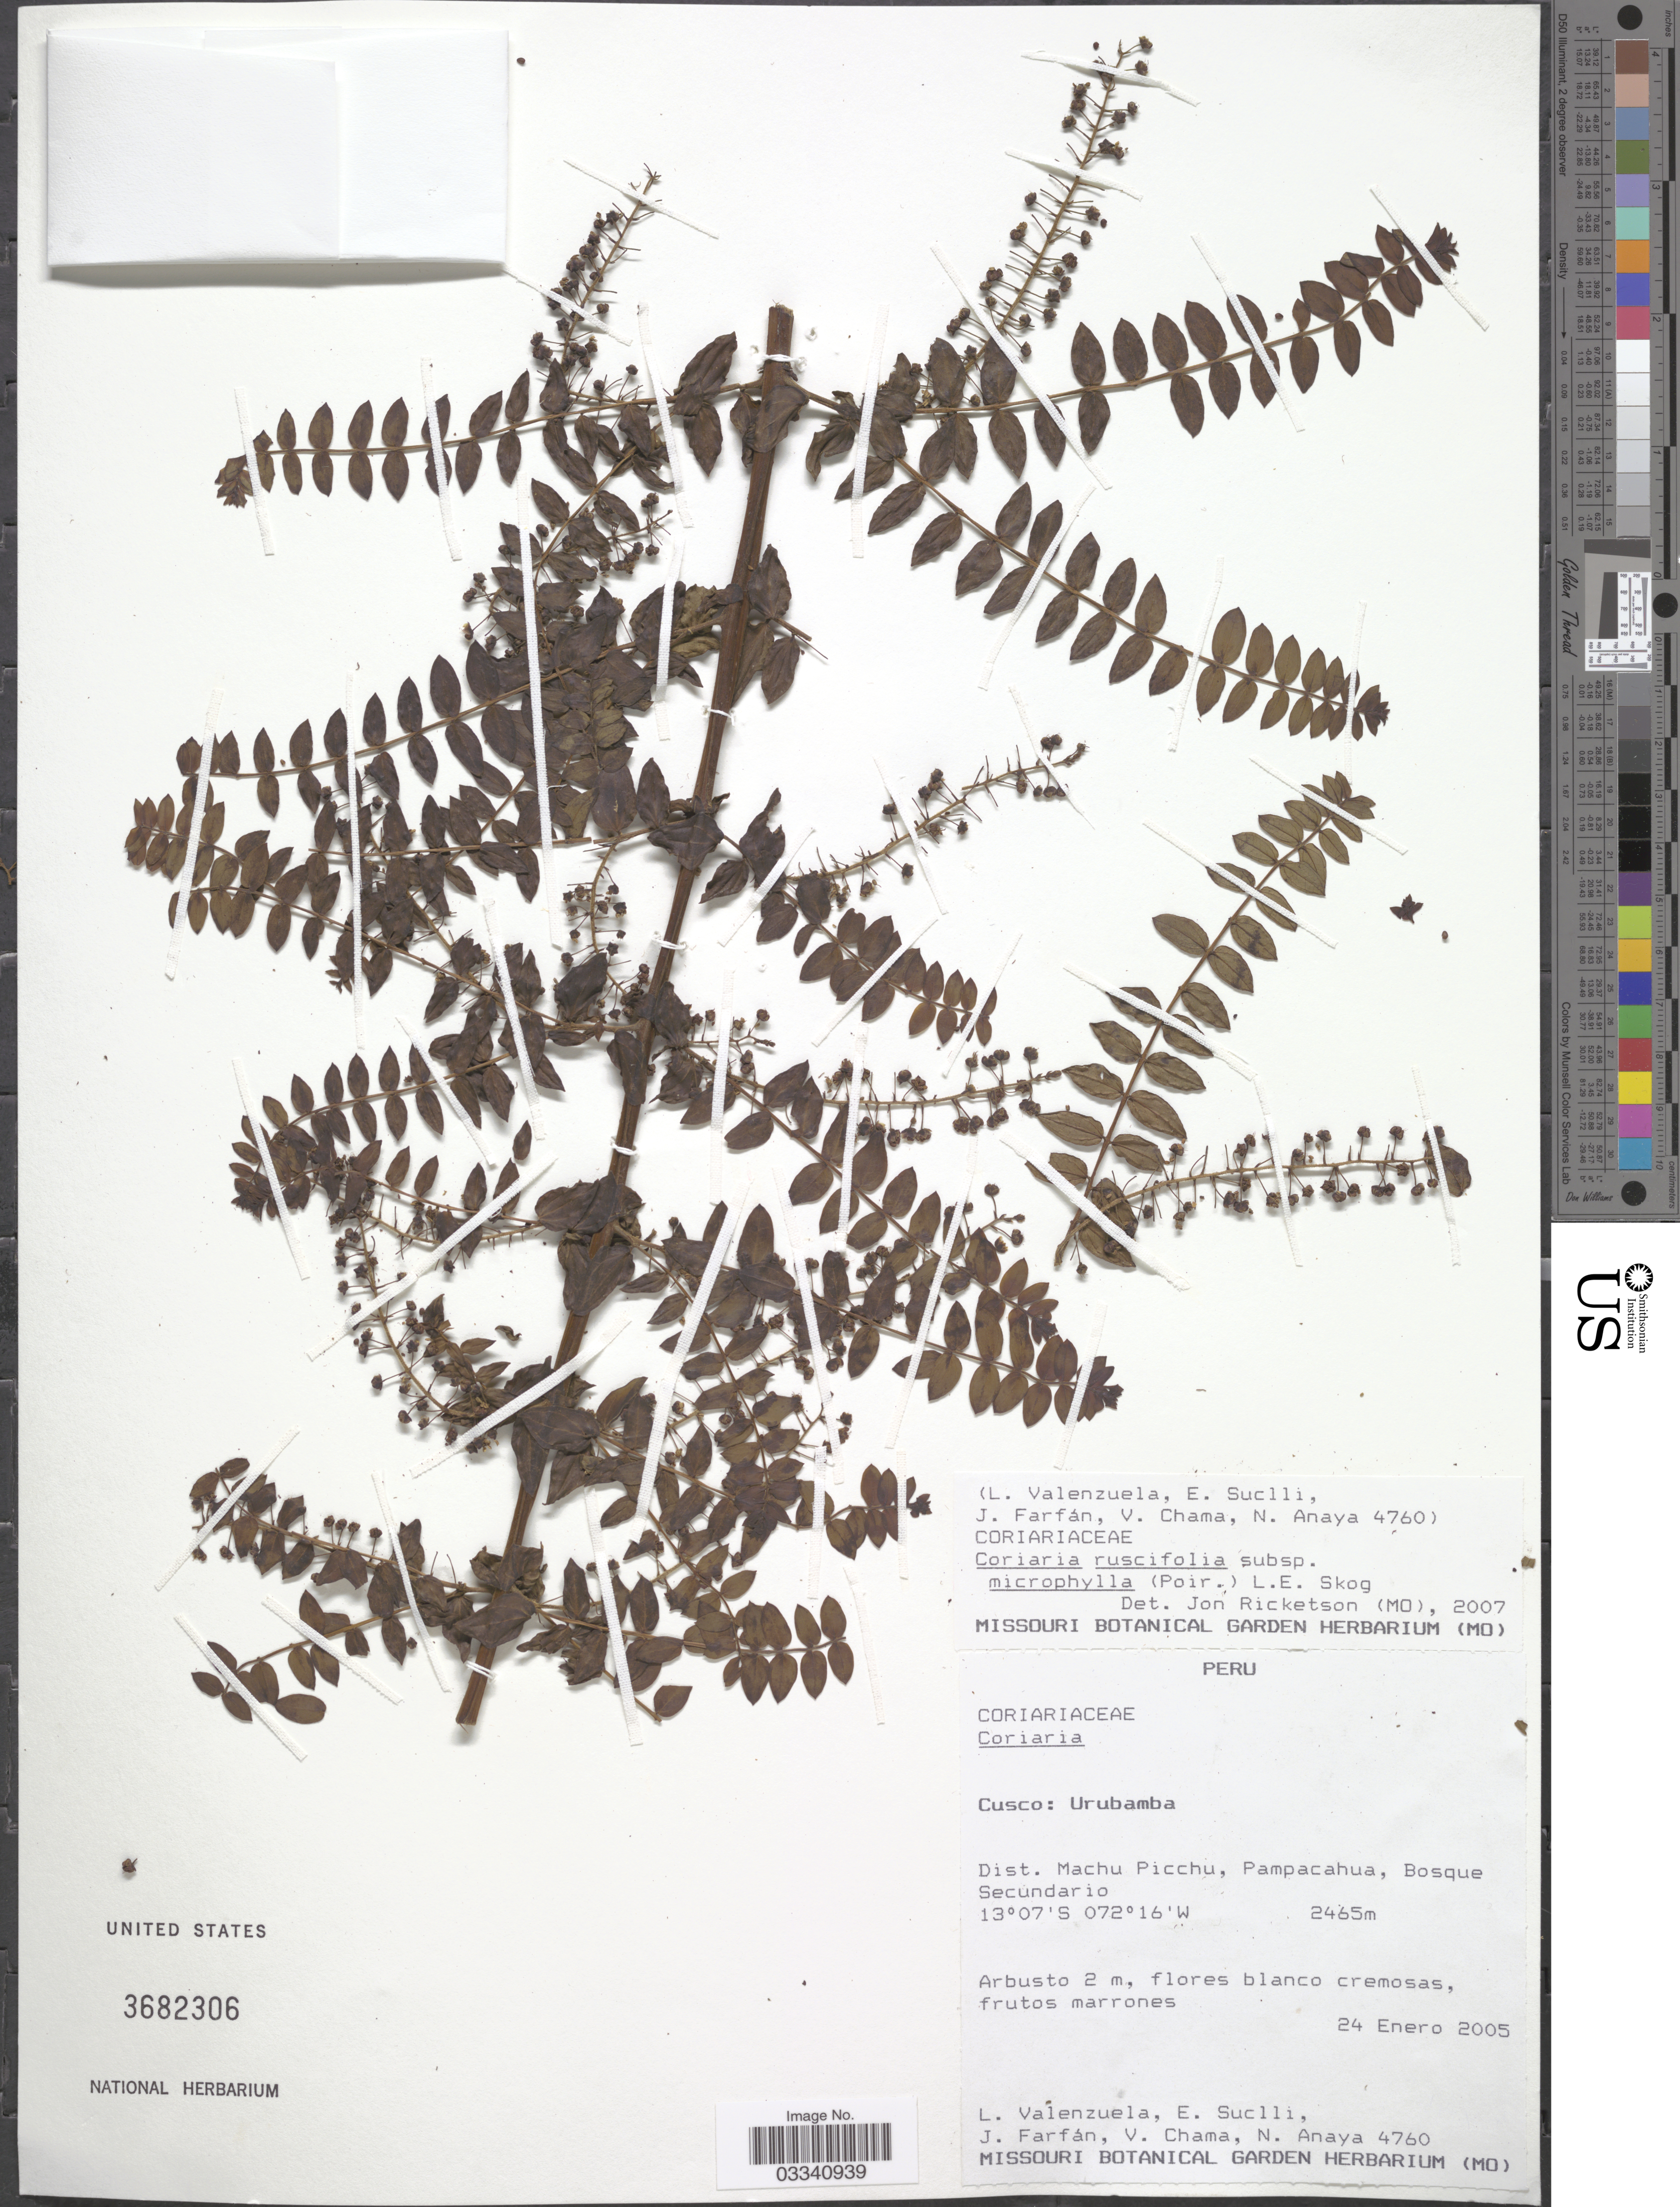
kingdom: Plantae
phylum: Tracheophyta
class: Magnoliopsida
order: Cucurbitales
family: Coriariaceae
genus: Coriaria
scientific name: Coriaria ruscifolia subsp. microphylla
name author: (Poir.) L.E. Skog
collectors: L. Valenzuela, E. Suclli, J. Farfán, V. Chama & N. Anaya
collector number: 4760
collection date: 2005-01-24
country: Peru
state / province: Cusco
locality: Urubamba, Dist. Machu Picchu, Pamacahua.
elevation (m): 2465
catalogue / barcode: US 3682306